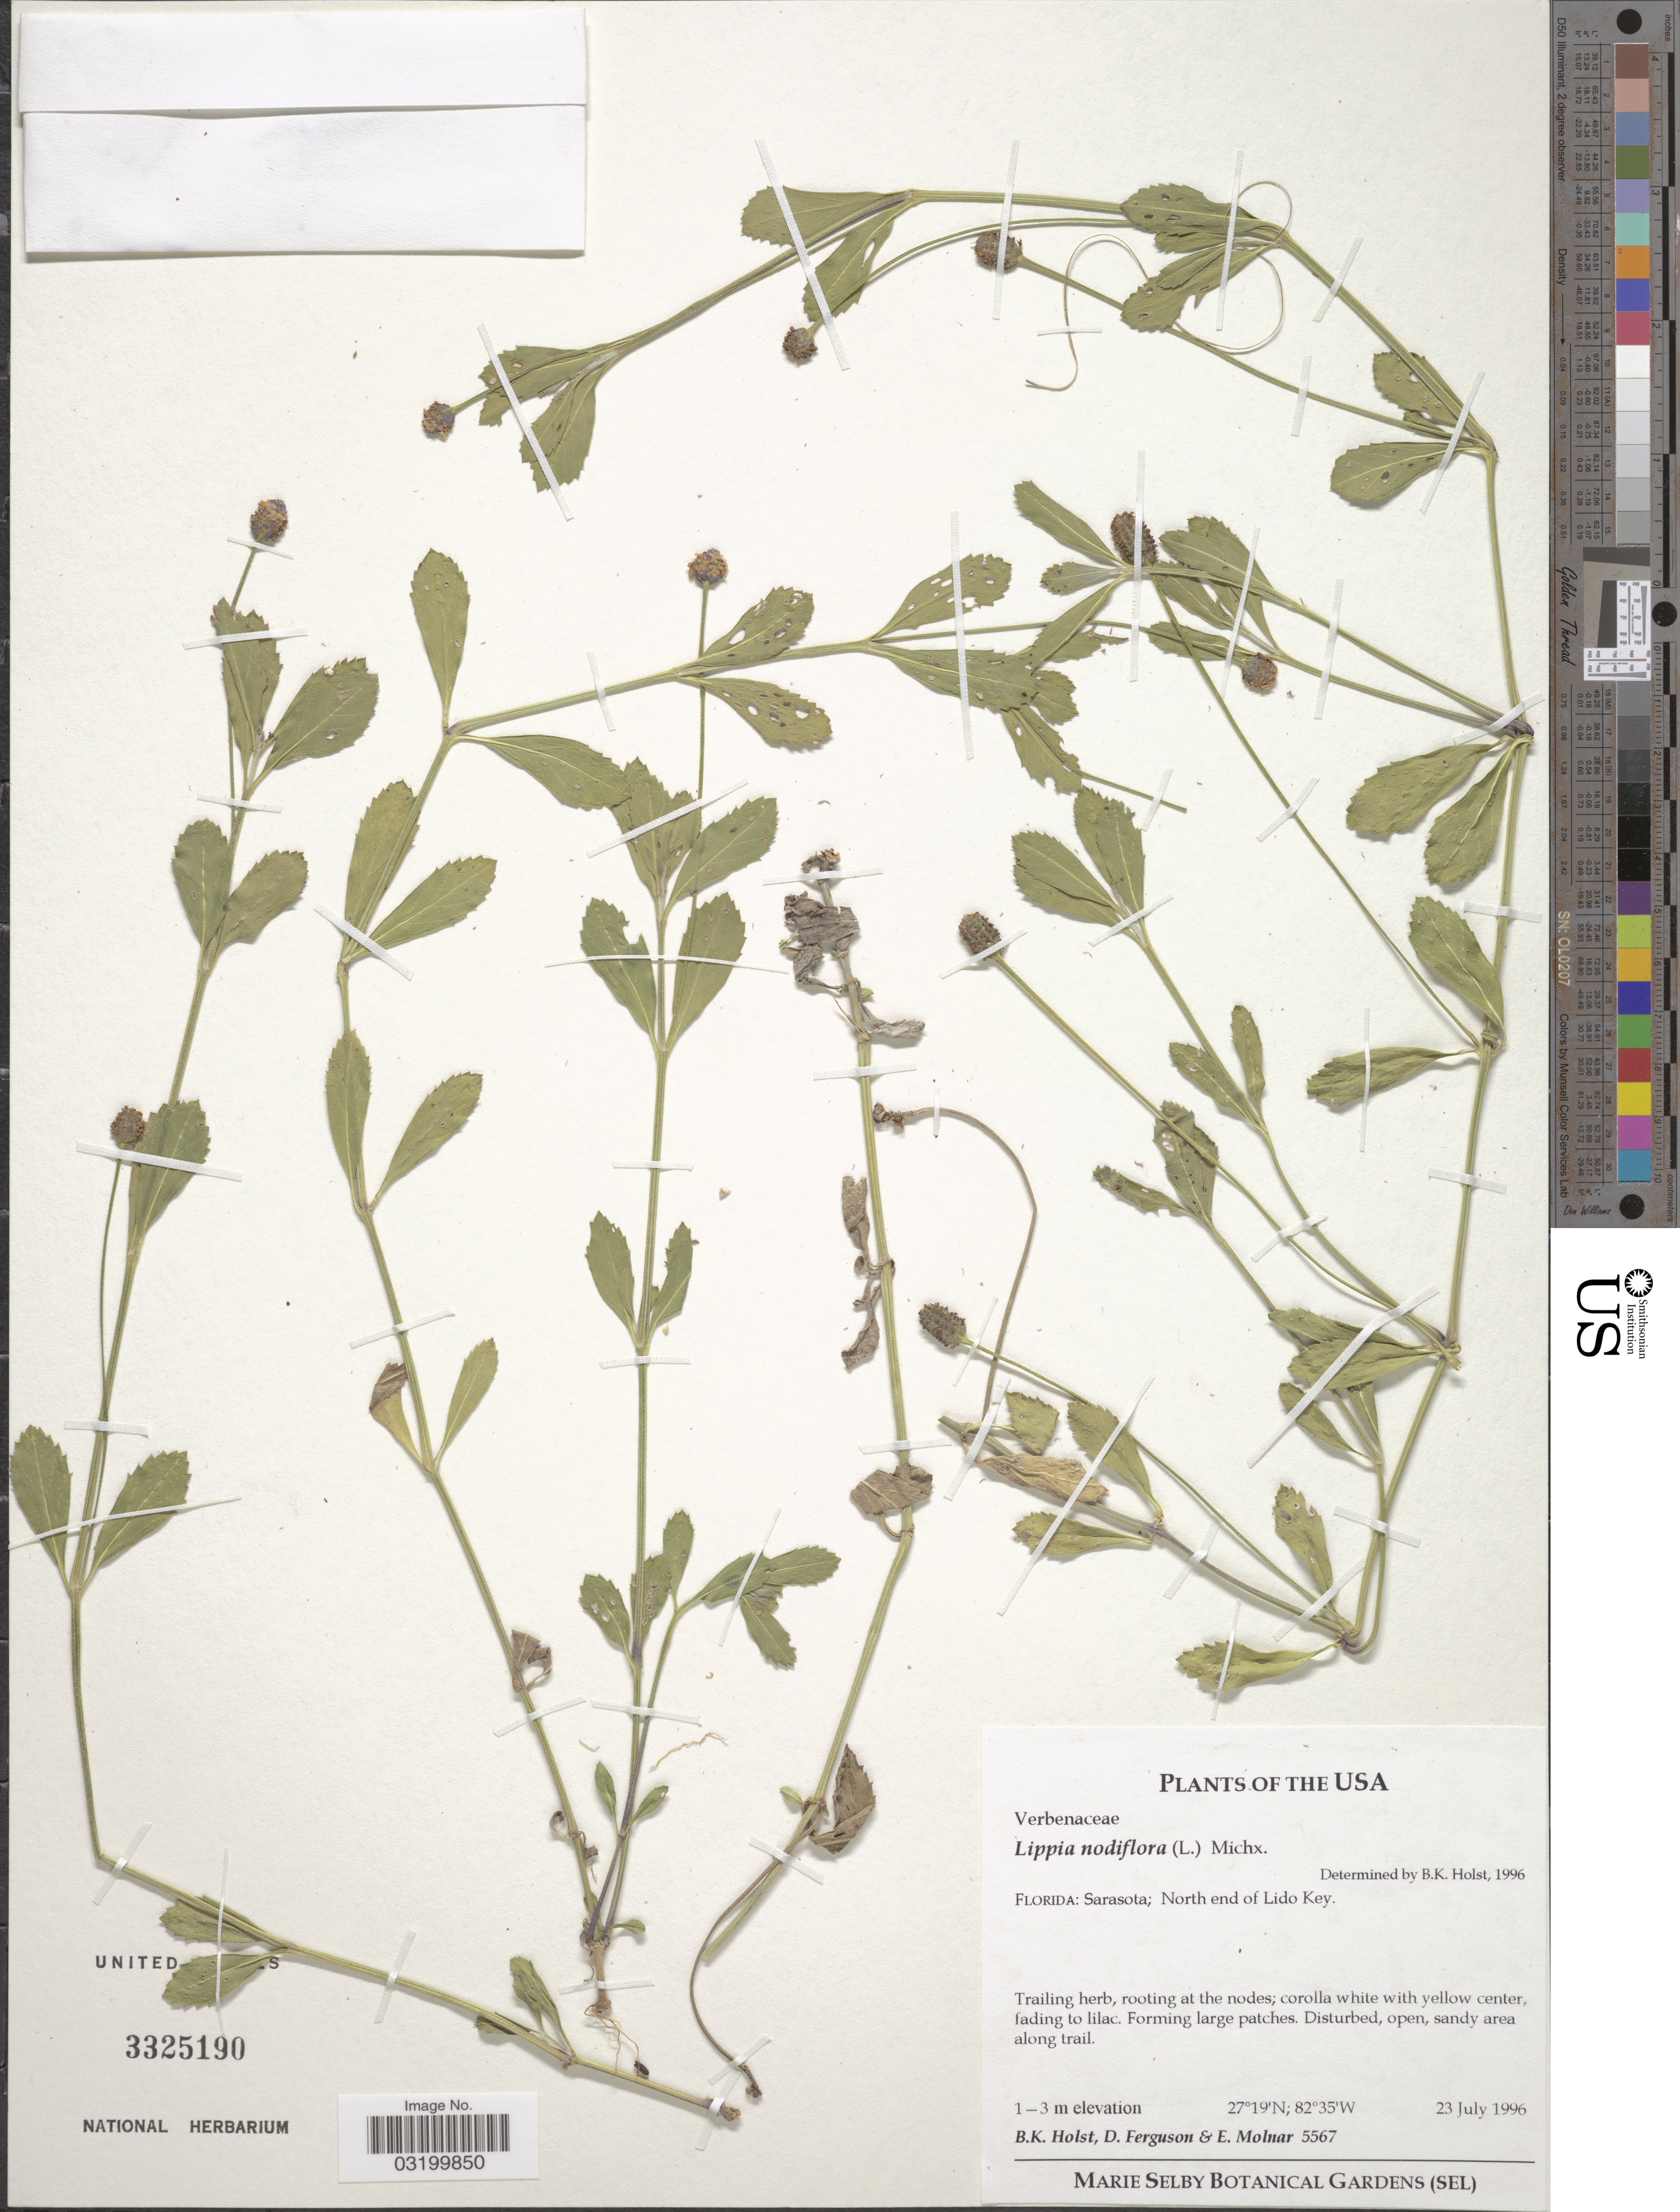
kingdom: Plantae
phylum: Tracheophyta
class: Magnoliopsida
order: Lamiales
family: Verbenaceae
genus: Phyla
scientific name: Phyla nodiflora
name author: (L.) Greene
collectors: B. Holst, D. Ferguson & E. Molnar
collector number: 5567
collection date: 1996-07-23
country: United States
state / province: Florida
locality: Sarasota; North end of Lido Key.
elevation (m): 1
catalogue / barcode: US 3325190